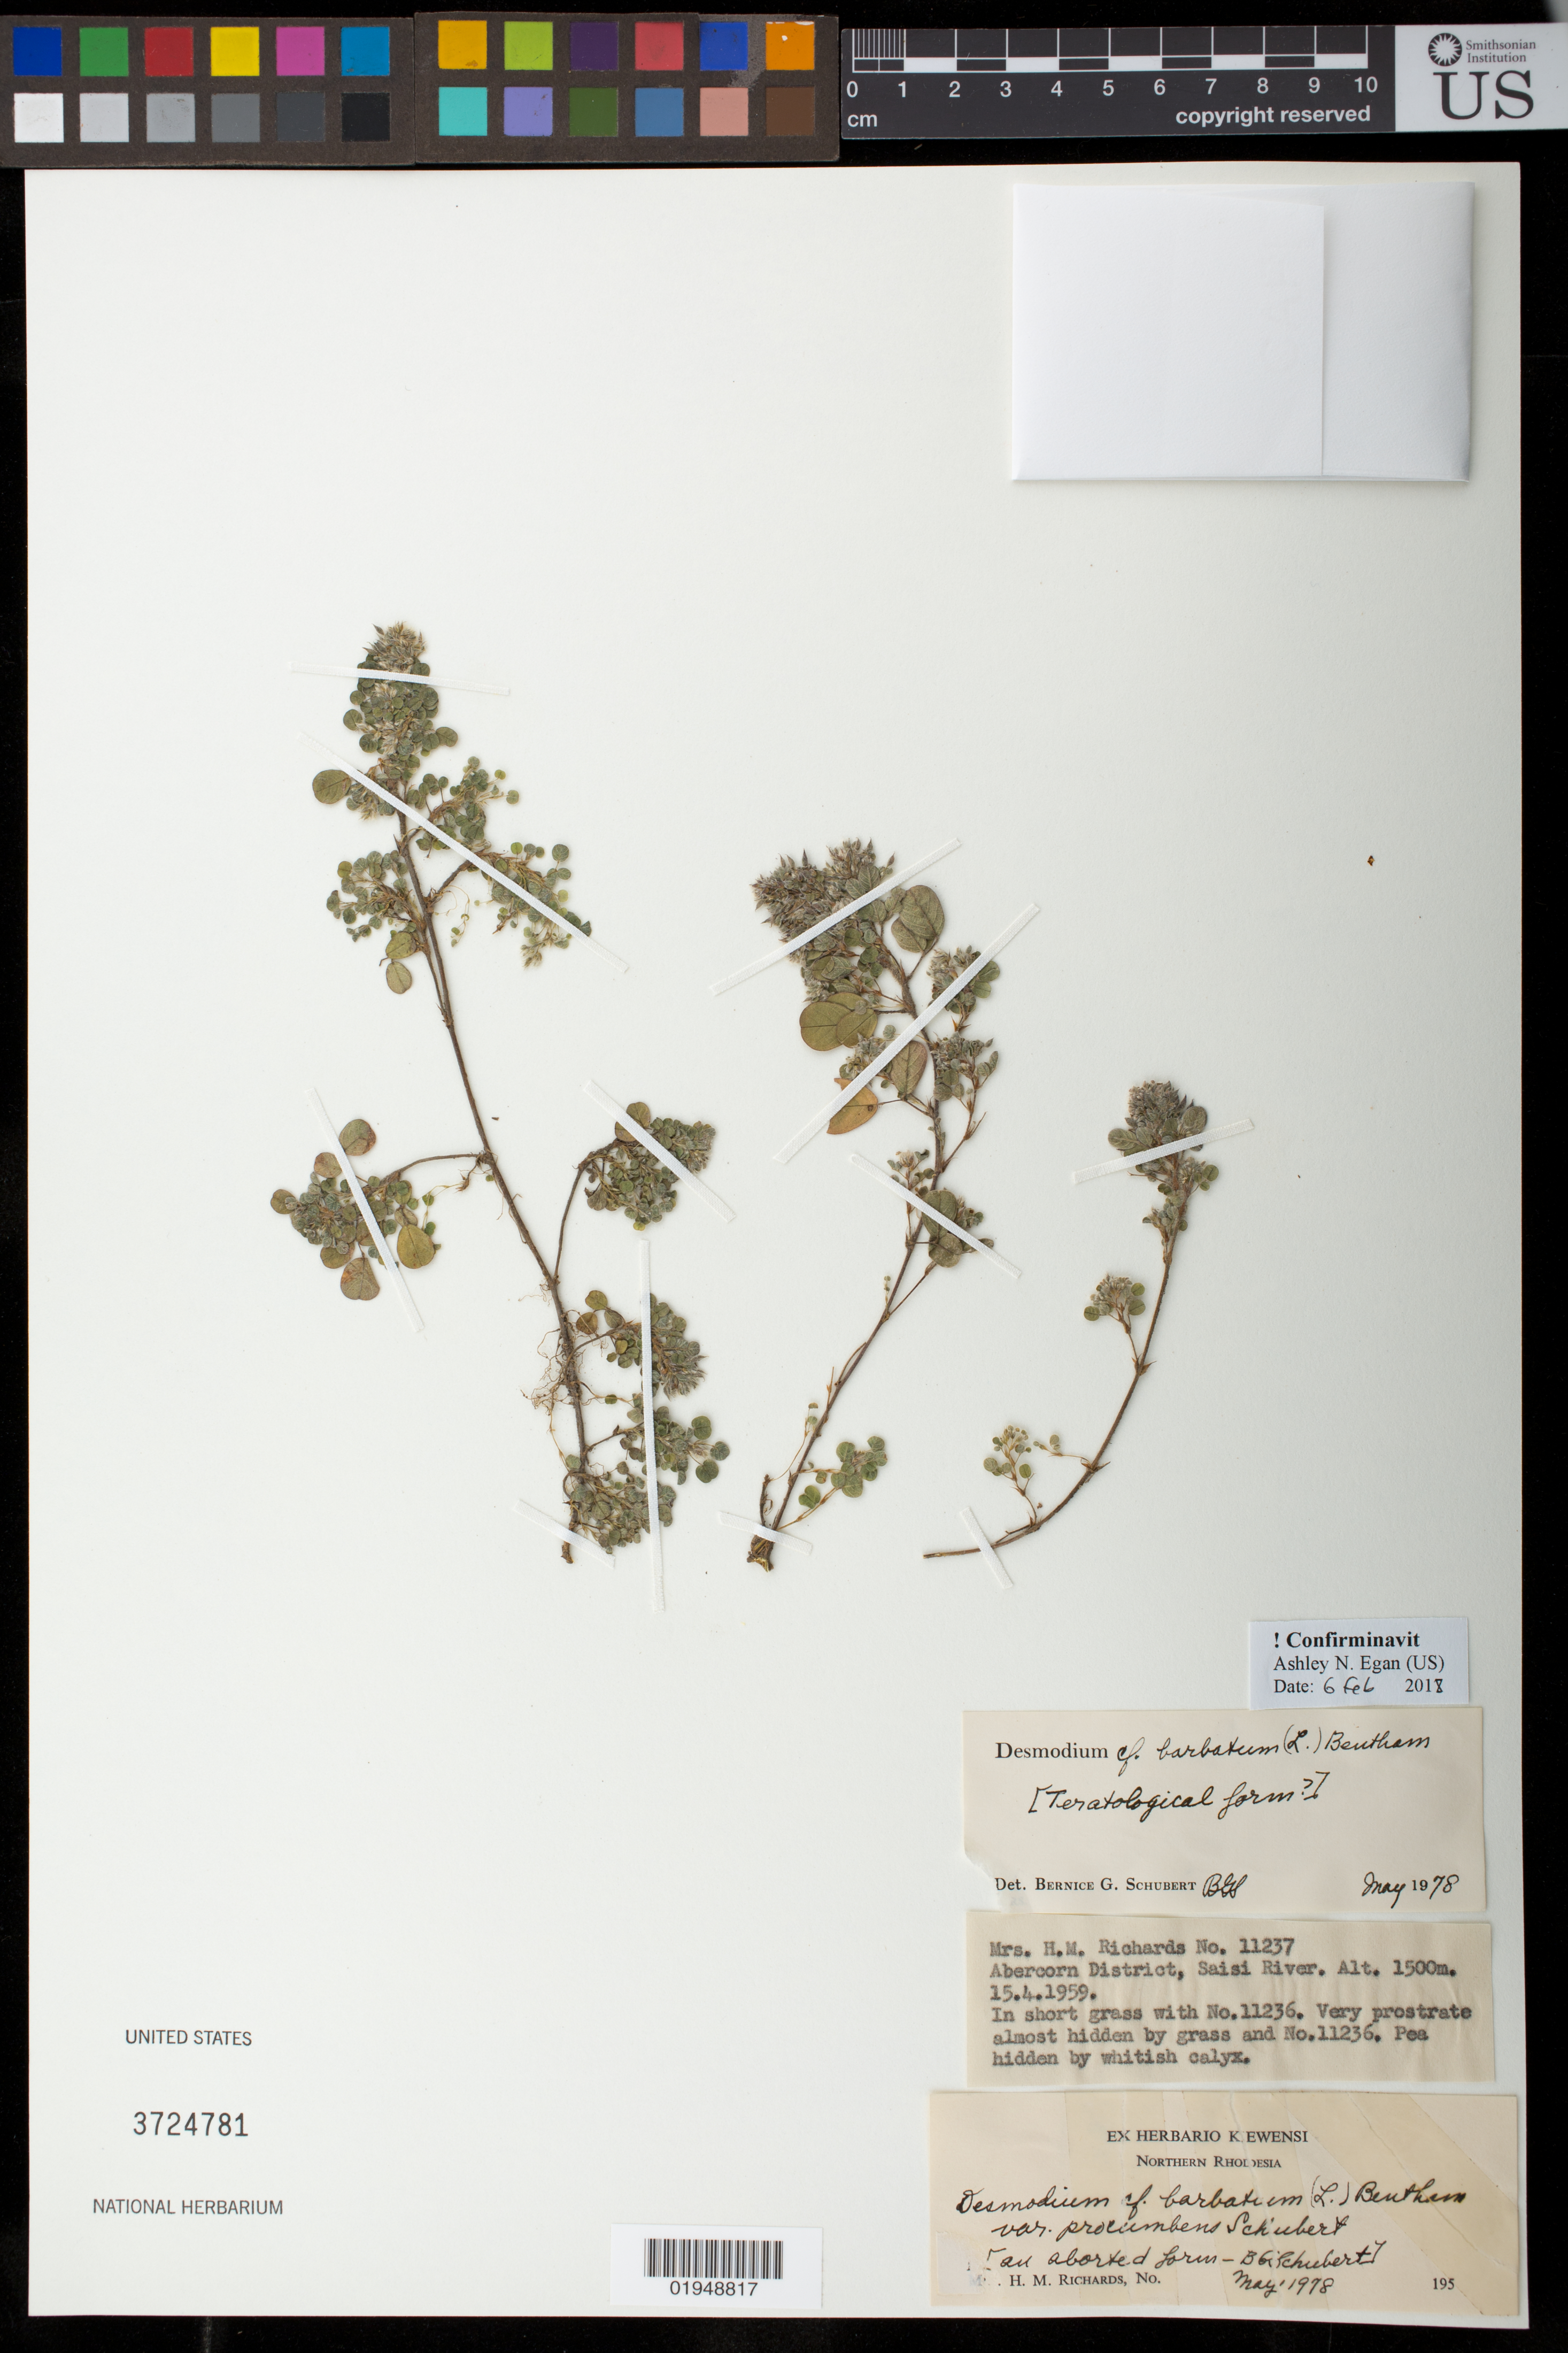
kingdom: Plantae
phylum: Tracheophyta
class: Magnoliopsida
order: Fabales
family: Fabaceae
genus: Grona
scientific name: Grona barbata var. procumbens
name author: (B.G. Schub.) H. Ohashi & K. Ohashi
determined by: Strong, Mark T., (BOT), Smithsonian Institution - National Museum of Natural History (UNITED STATES)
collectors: H. Richards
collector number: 11237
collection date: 1959-04-15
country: Zambia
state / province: Northern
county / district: Mbala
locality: Abercorn District, Saisi River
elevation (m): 1500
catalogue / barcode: US 3724781